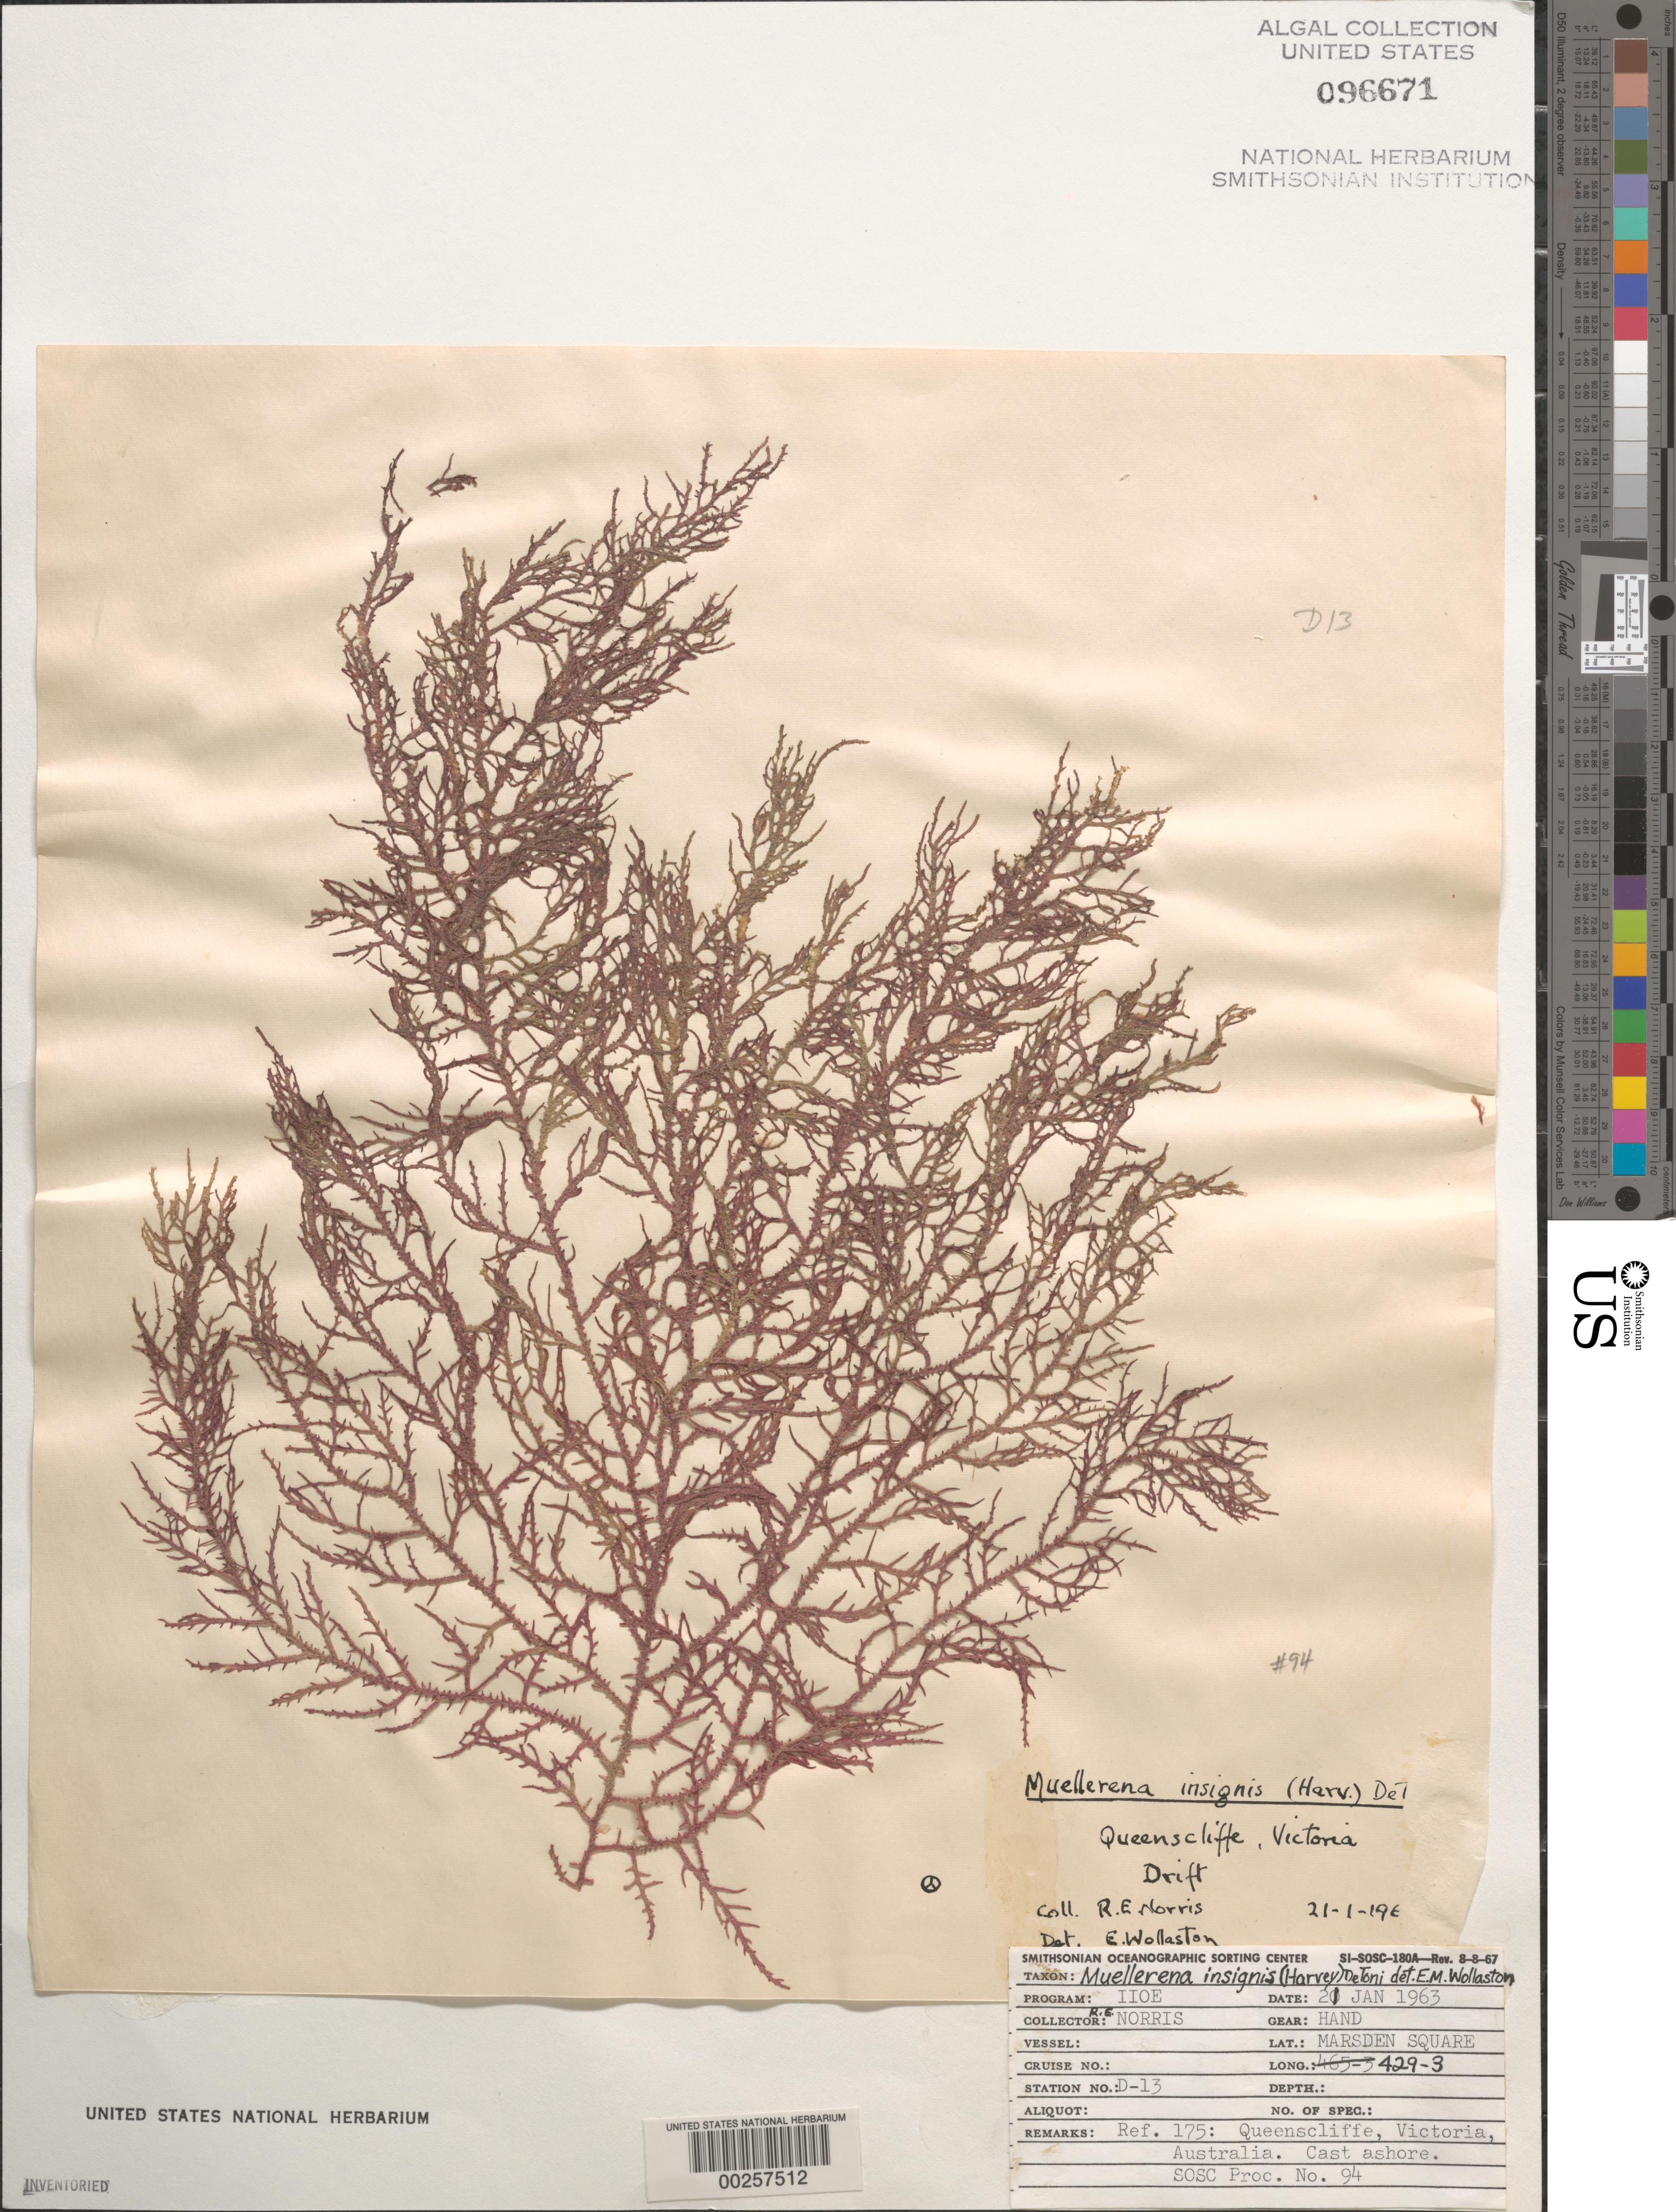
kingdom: Plantae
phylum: Rhodophyta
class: Florideophyceae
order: Ceramiales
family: Callithamniaceae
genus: Ptilocladia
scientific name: Ptilocladia pulchra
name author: G. Sond.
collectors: R. E. Norris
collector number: Station D-13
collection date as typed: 21 Jan 1963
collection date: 1963-01-21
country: Australia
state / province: Victoria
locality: Queenscliffe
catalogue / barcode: US 96671